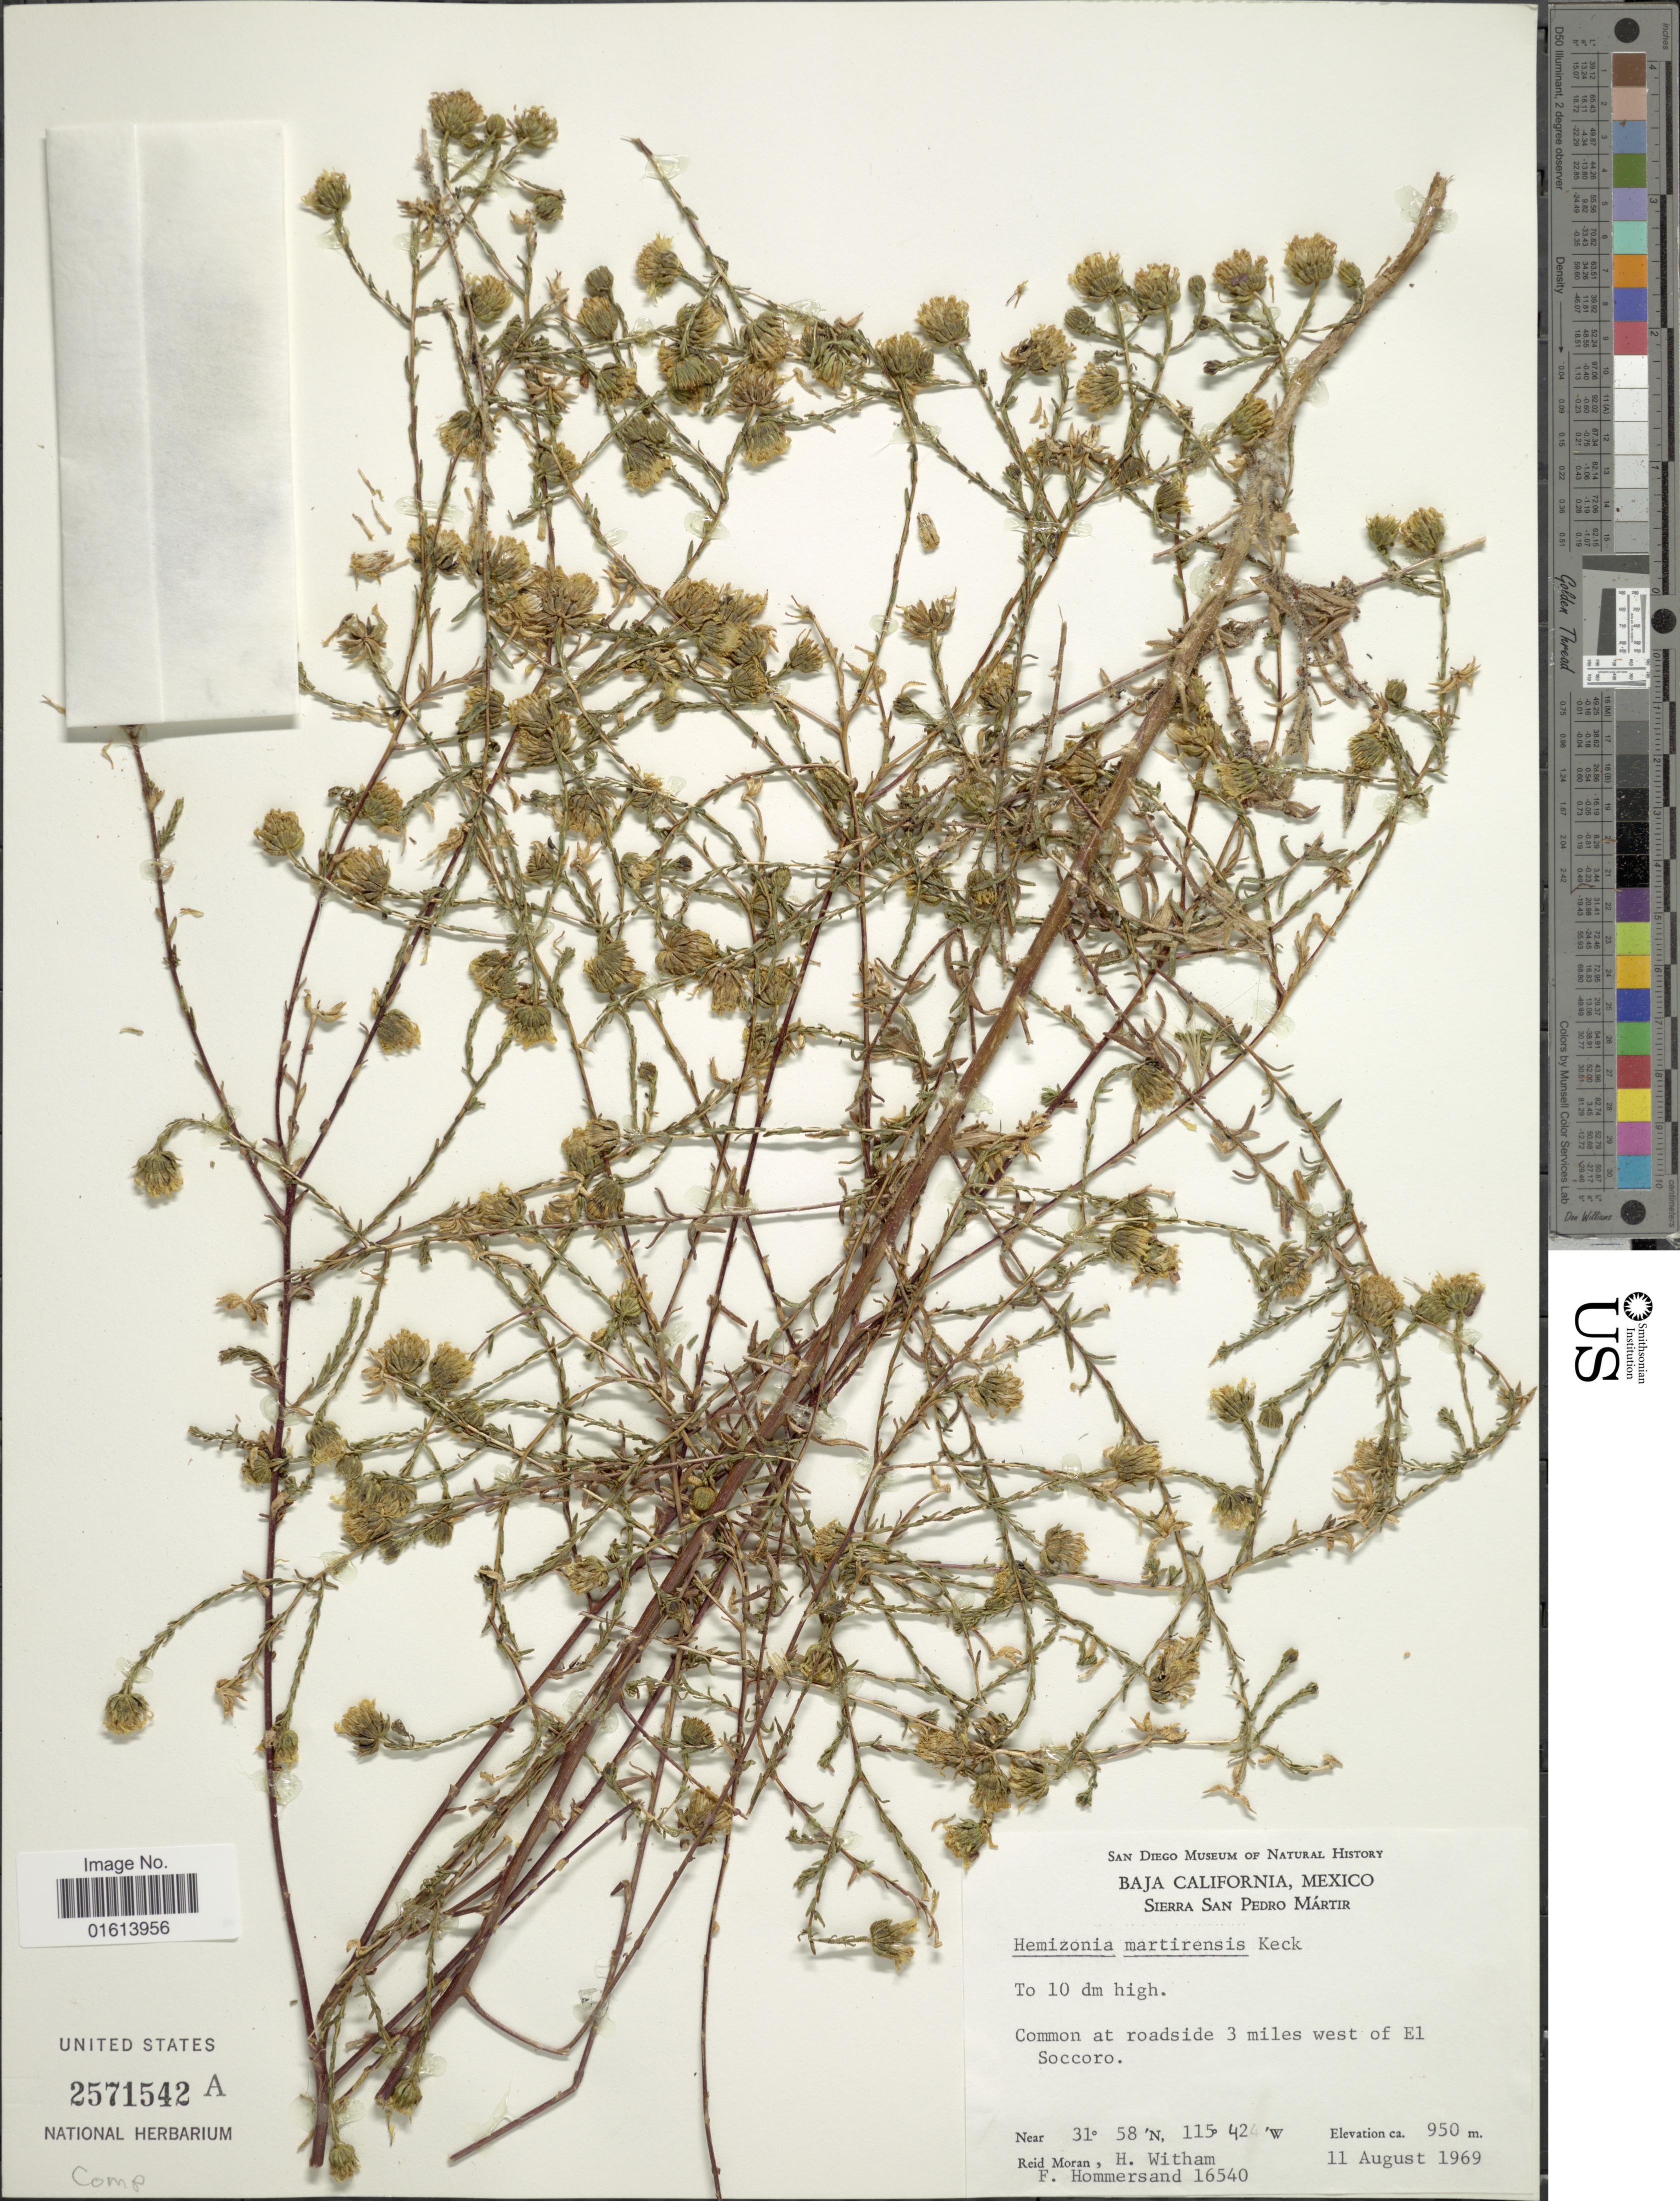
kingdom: Plantae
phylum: Tracheophyta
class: Magnoliopsida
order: Asterales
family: Asteraceae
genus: Deinandra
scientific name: Deinandra martirensis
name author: (D.D. Keck) B.G. Baldwin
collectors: R. V. Moran, H. Witham & F. Hommersand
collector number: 16540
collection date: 1969-08-11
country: Mexico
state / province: Baja California Norte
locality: Sierra San Pedro Martir, 3 miles west of El of Socorro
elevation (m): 950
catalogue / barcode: US 2571542A